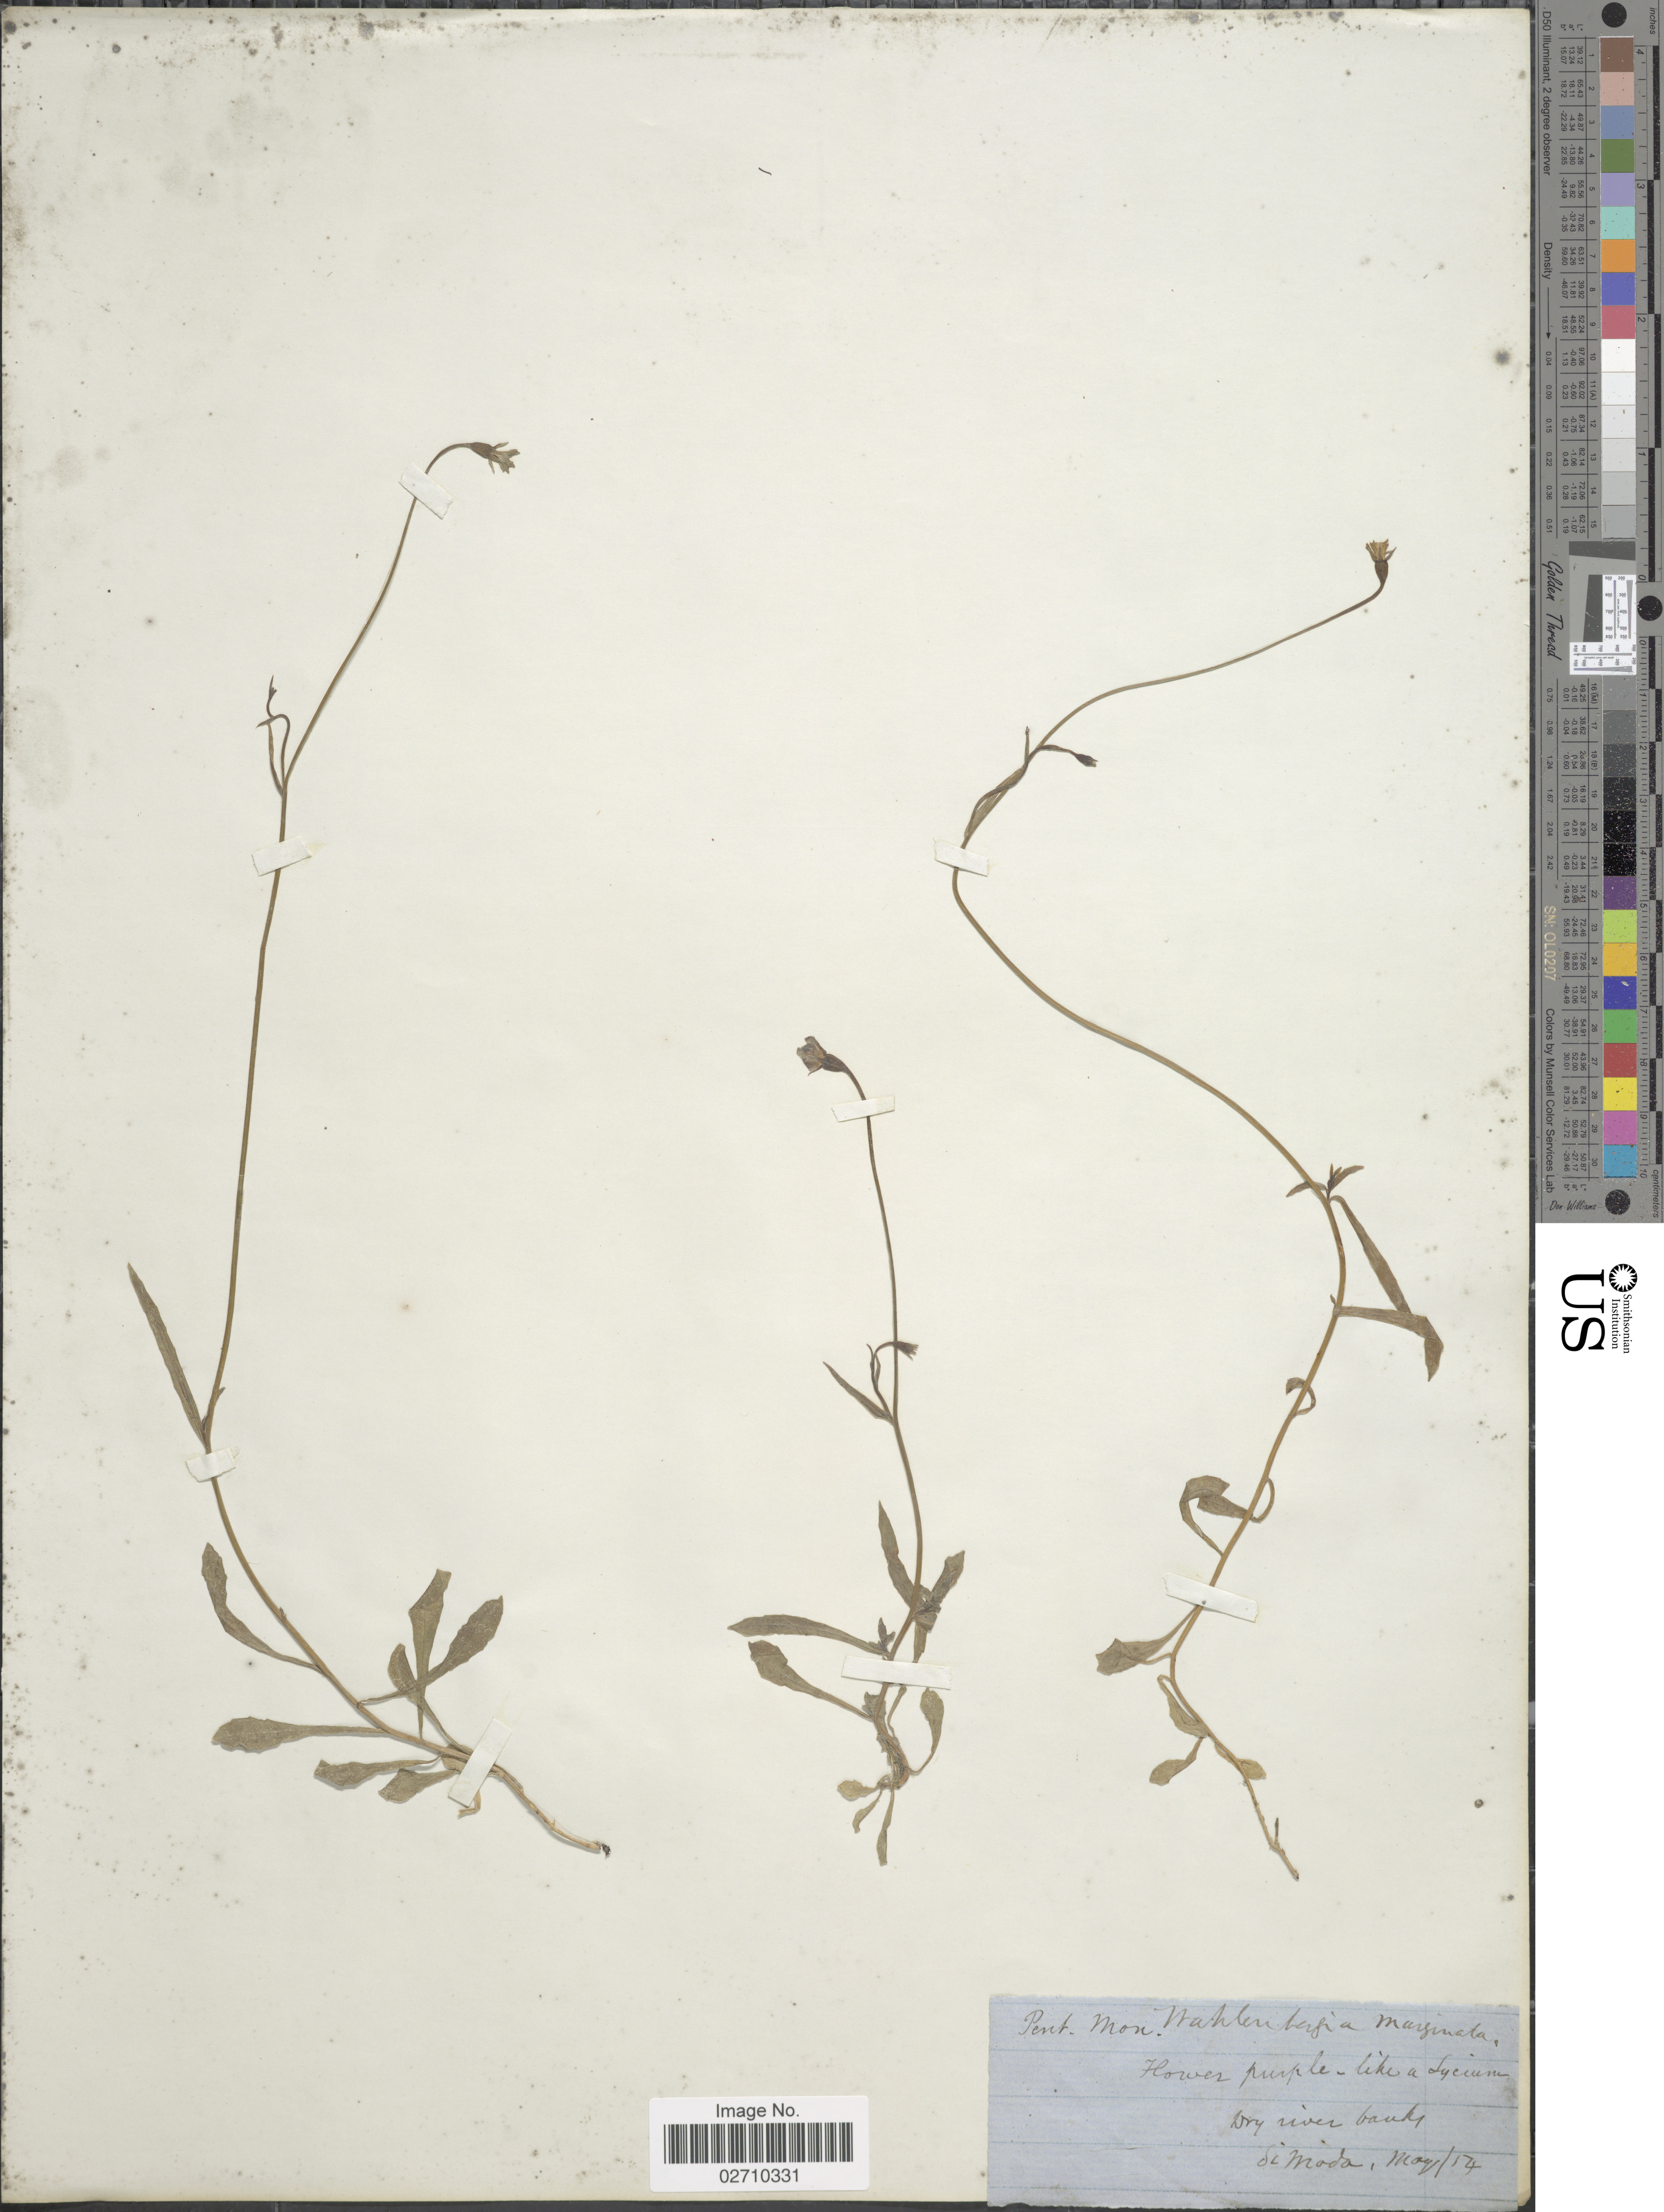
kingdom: Plantae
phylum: Tracheophyta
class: Magnoliopsida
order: Asterales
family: Campanulaceae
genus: Wahlenbergia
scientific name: Wahlenbergia marginata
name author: (Thunb.) A. DC.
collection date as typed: Transcribed d/m/y: /5/54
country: Japan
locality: Dry river banks. Simoda